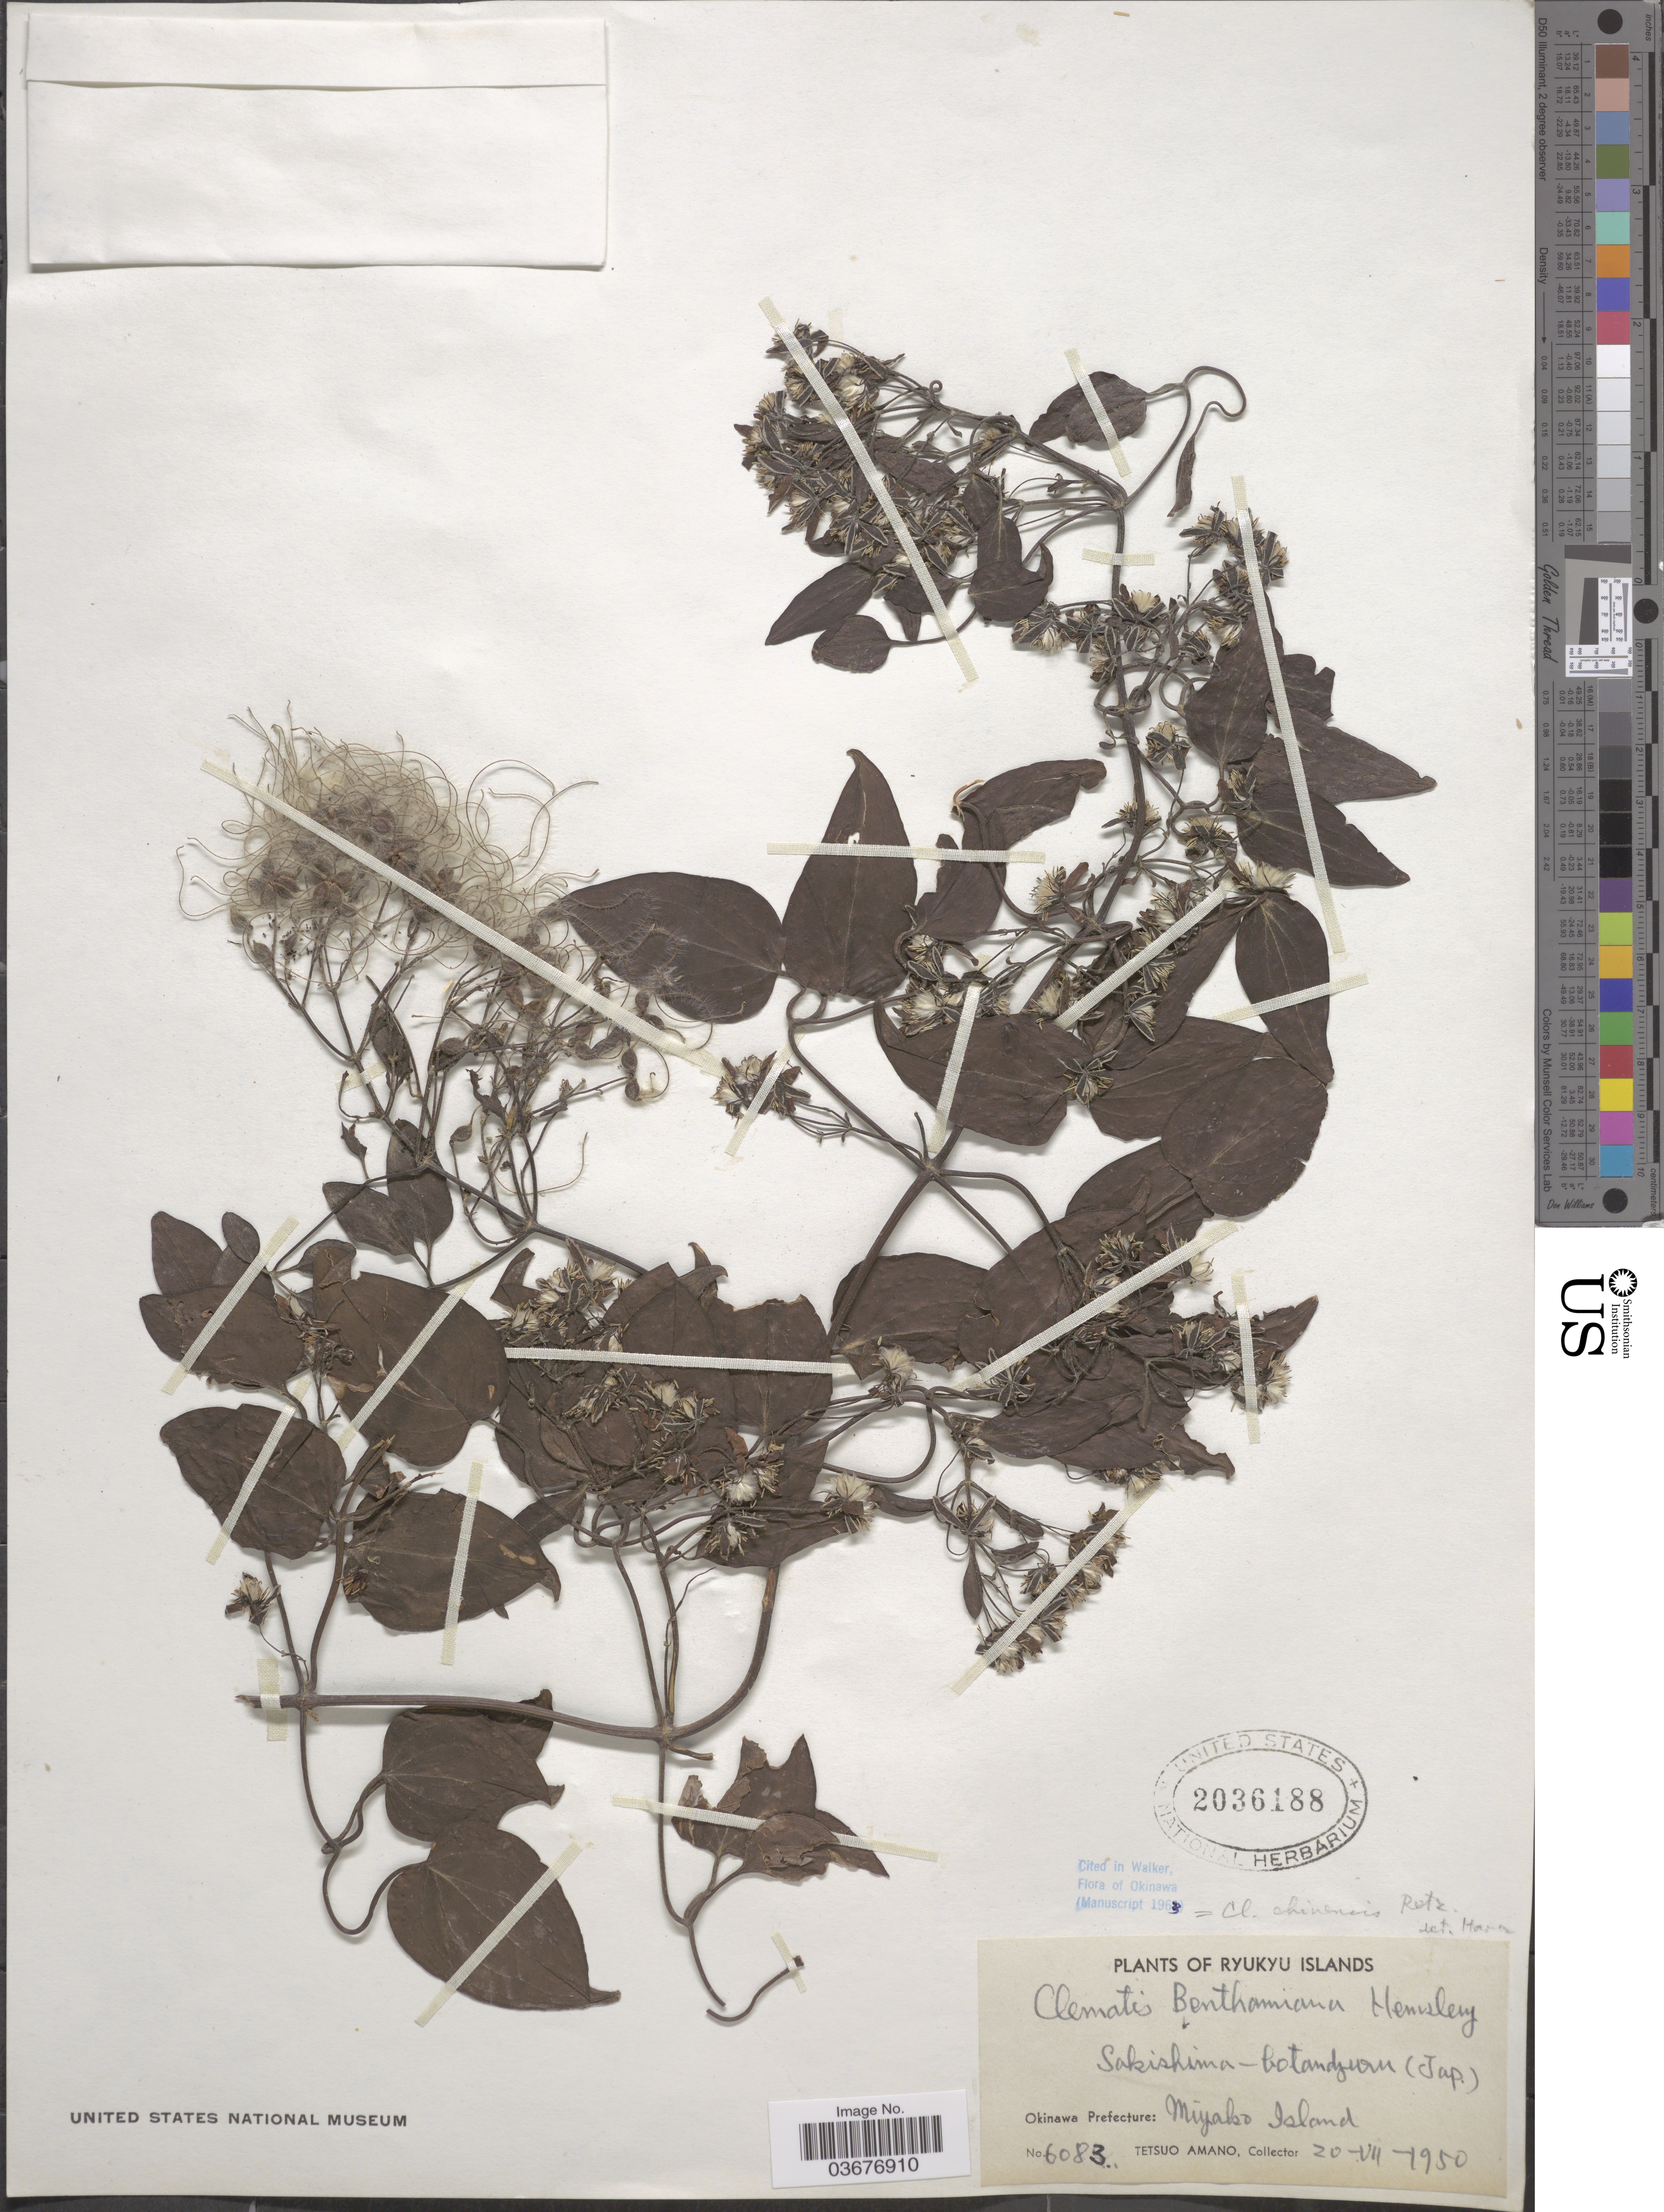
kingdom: Plantae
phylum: Tracheophyta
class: Magnoliopsida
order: Ranunculales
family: Ranunculaceae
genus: Clematis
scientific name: Clematis chinensis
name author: Retz.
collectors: T. Amano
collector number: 6083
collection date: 1950-07-20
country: Japan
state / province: Okinawa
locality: Ryukyu Islands. Okinawa Prefecture: Miyako Island.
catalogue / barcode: US 2036188